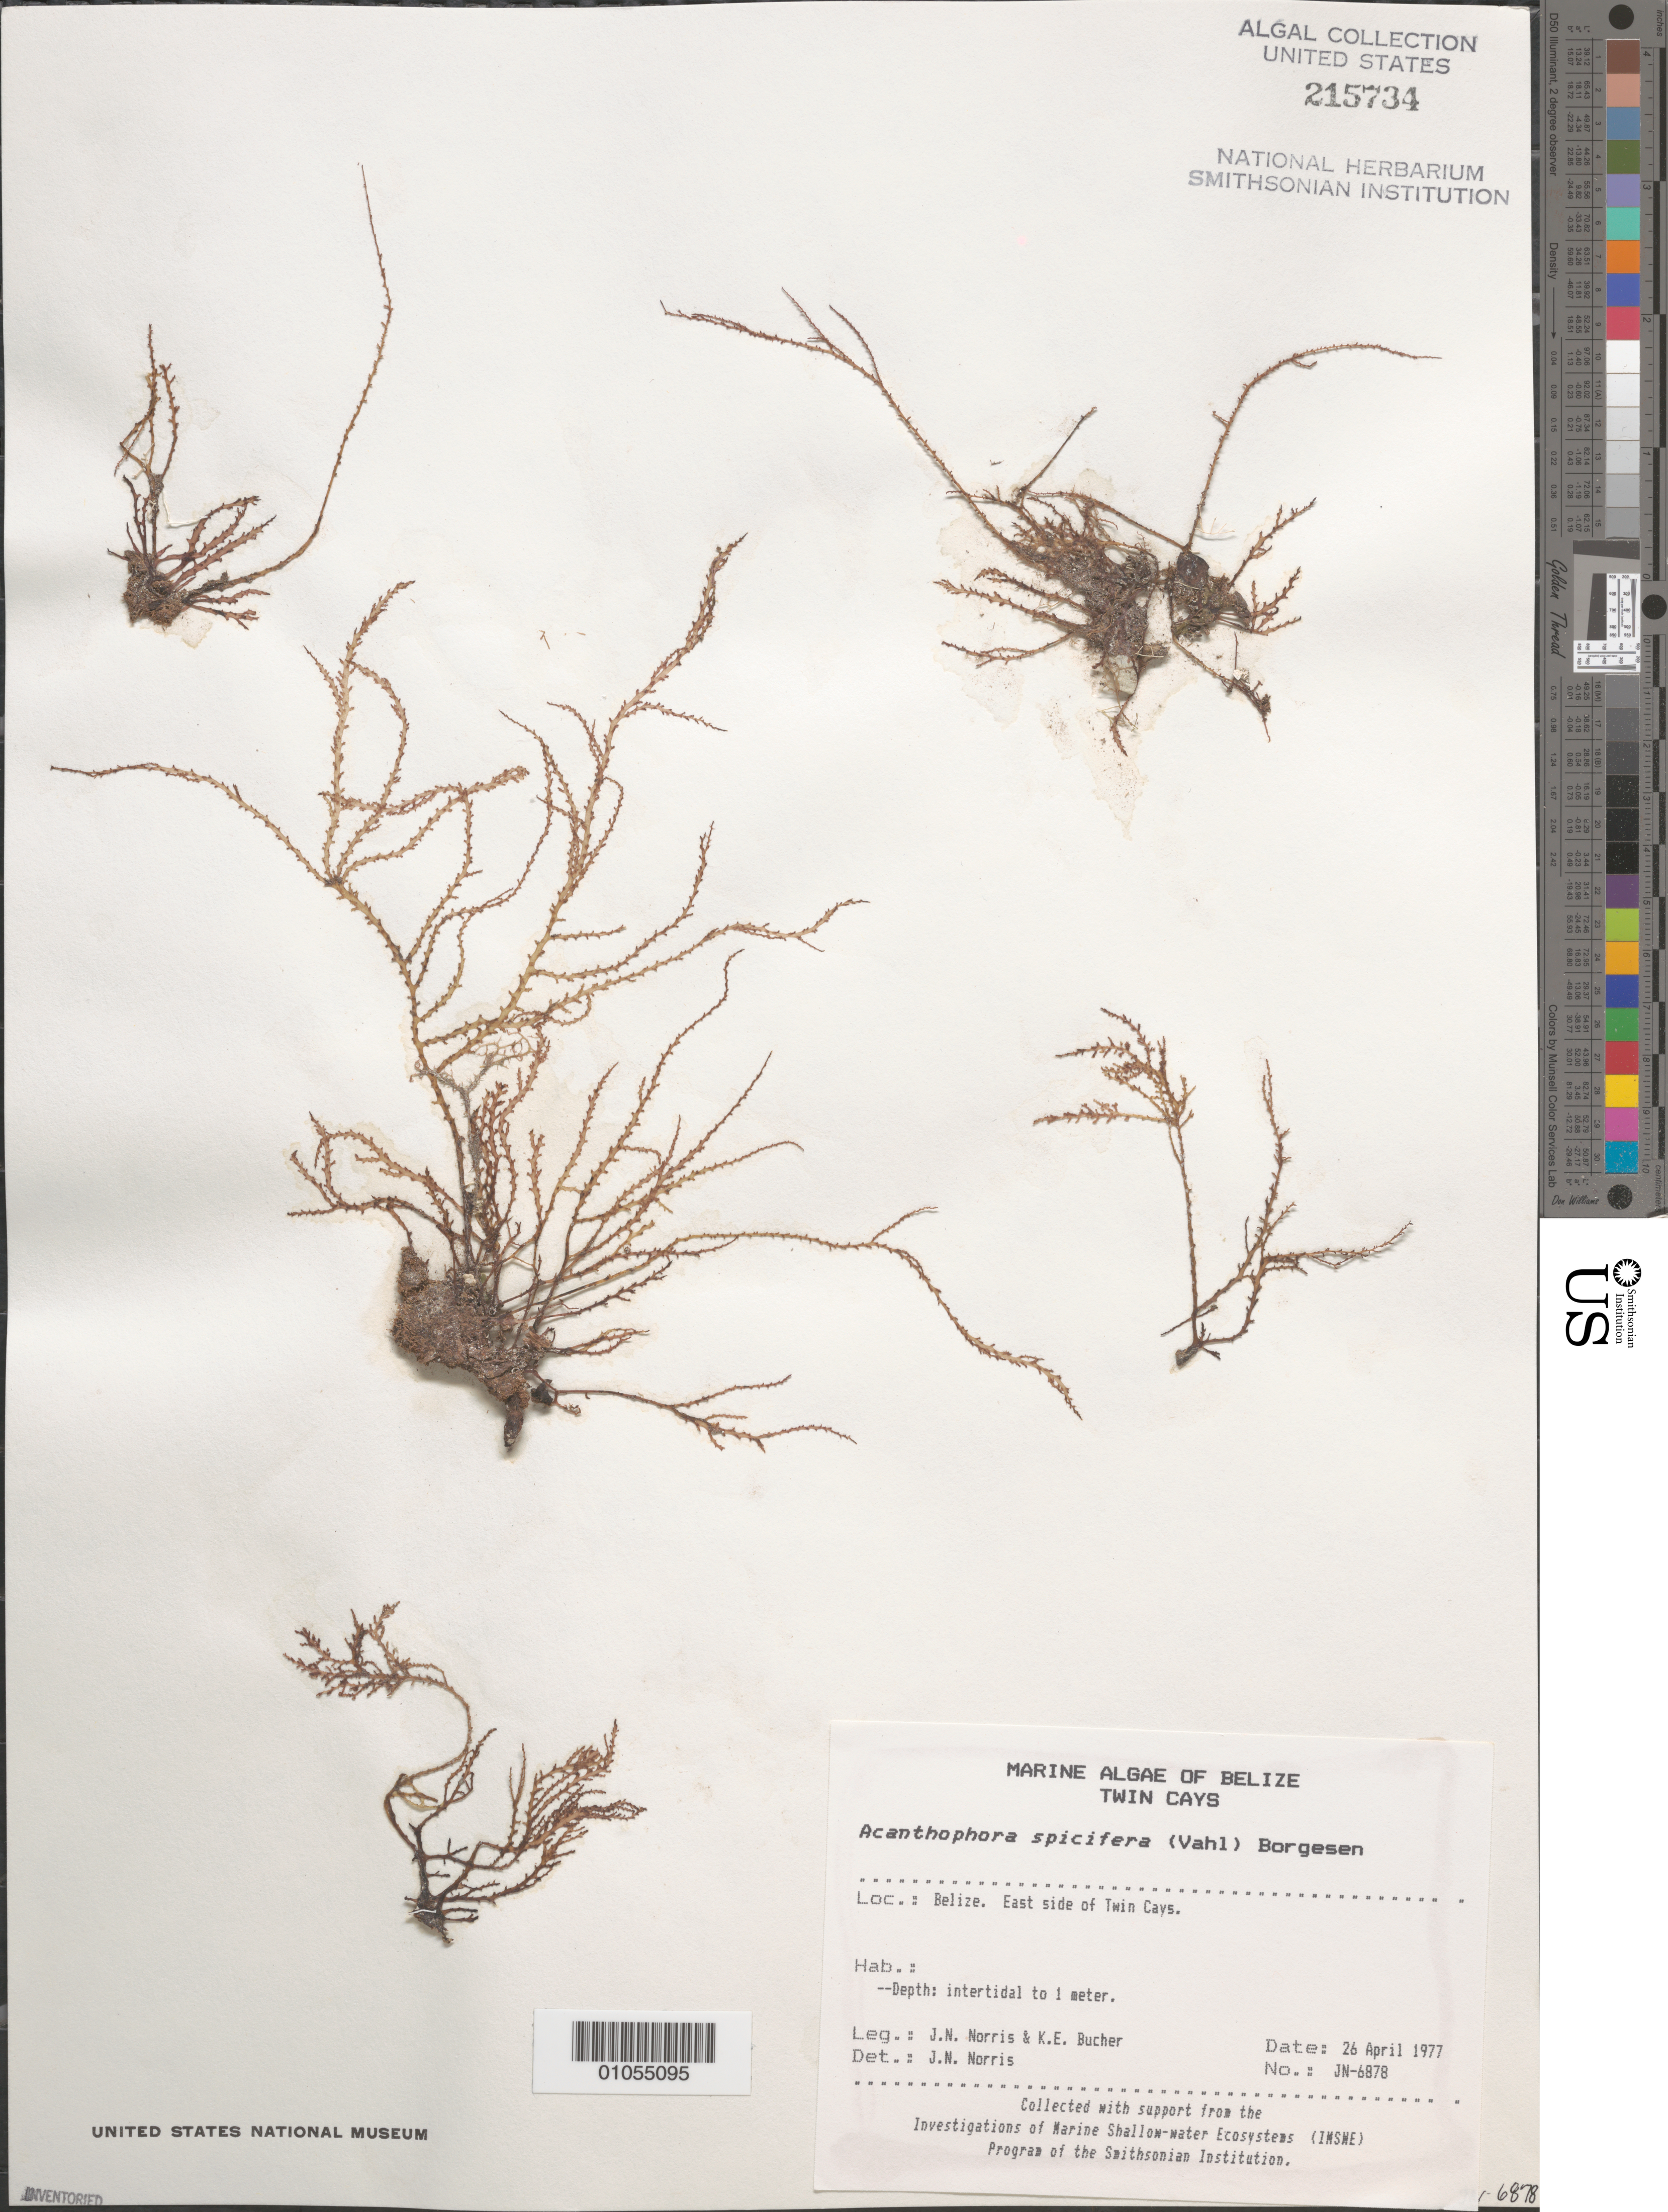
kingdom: Plantae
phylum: Rhodophyta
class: Florideophyceae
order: Ceramiales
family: Rhodomelaceae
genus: Acanthophora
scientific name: Acanthophora spicifera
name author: (Vahl) Børgesen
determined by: Norris, James N.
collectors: J. N. Norris & K. E. Bucher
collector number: JN-6878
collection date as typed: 26 Apr 1977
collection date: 1977-04-26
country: Belize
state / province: Stann Creek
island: Twin Cays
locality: East side of Twin Cays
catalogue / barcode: US 215734